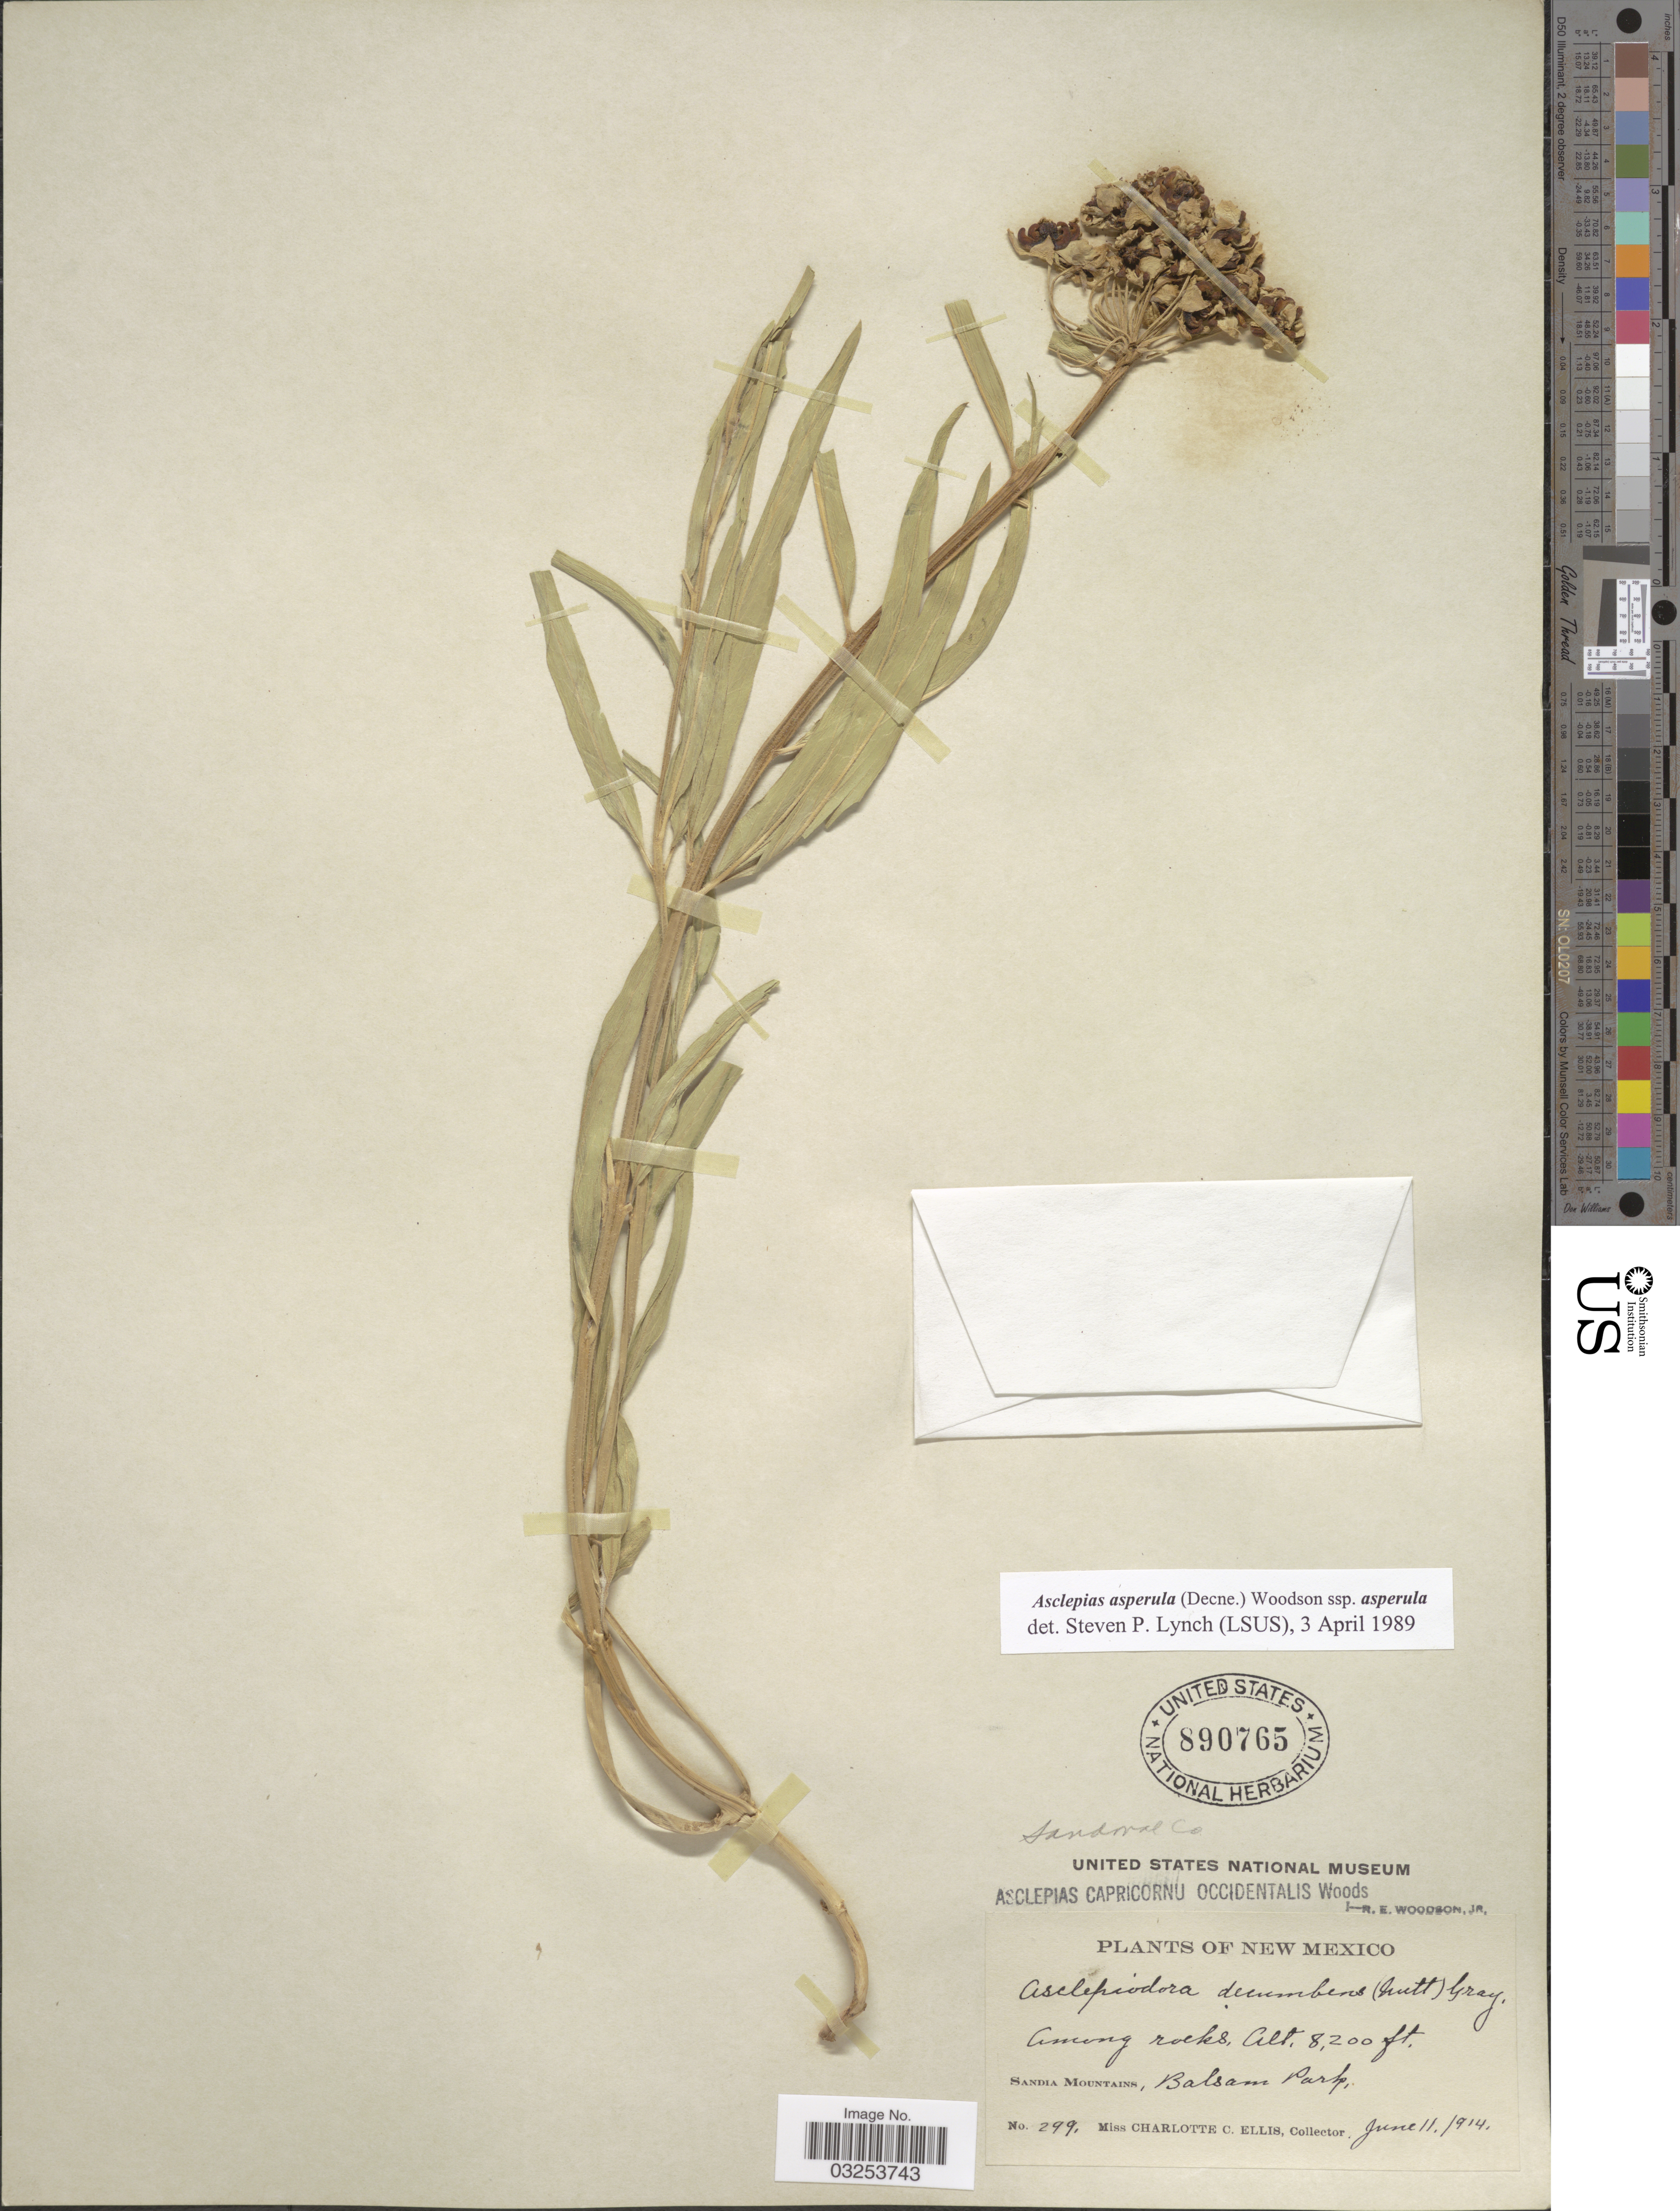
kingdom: Plantae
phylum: Tracheophyta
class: Magnoliopsida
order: Gentianales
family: Apocynaceae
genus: Asclepias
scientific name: Asclepias asperula subsp. asperula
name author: (Decne.) Woodson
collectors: C. C. Ellis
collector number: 299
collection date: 1914-06-11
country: United States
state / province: New Mexico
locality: Sandoval Co. Sandia Mountains, Balsam Park.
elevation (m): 2499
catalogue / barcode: US 890765